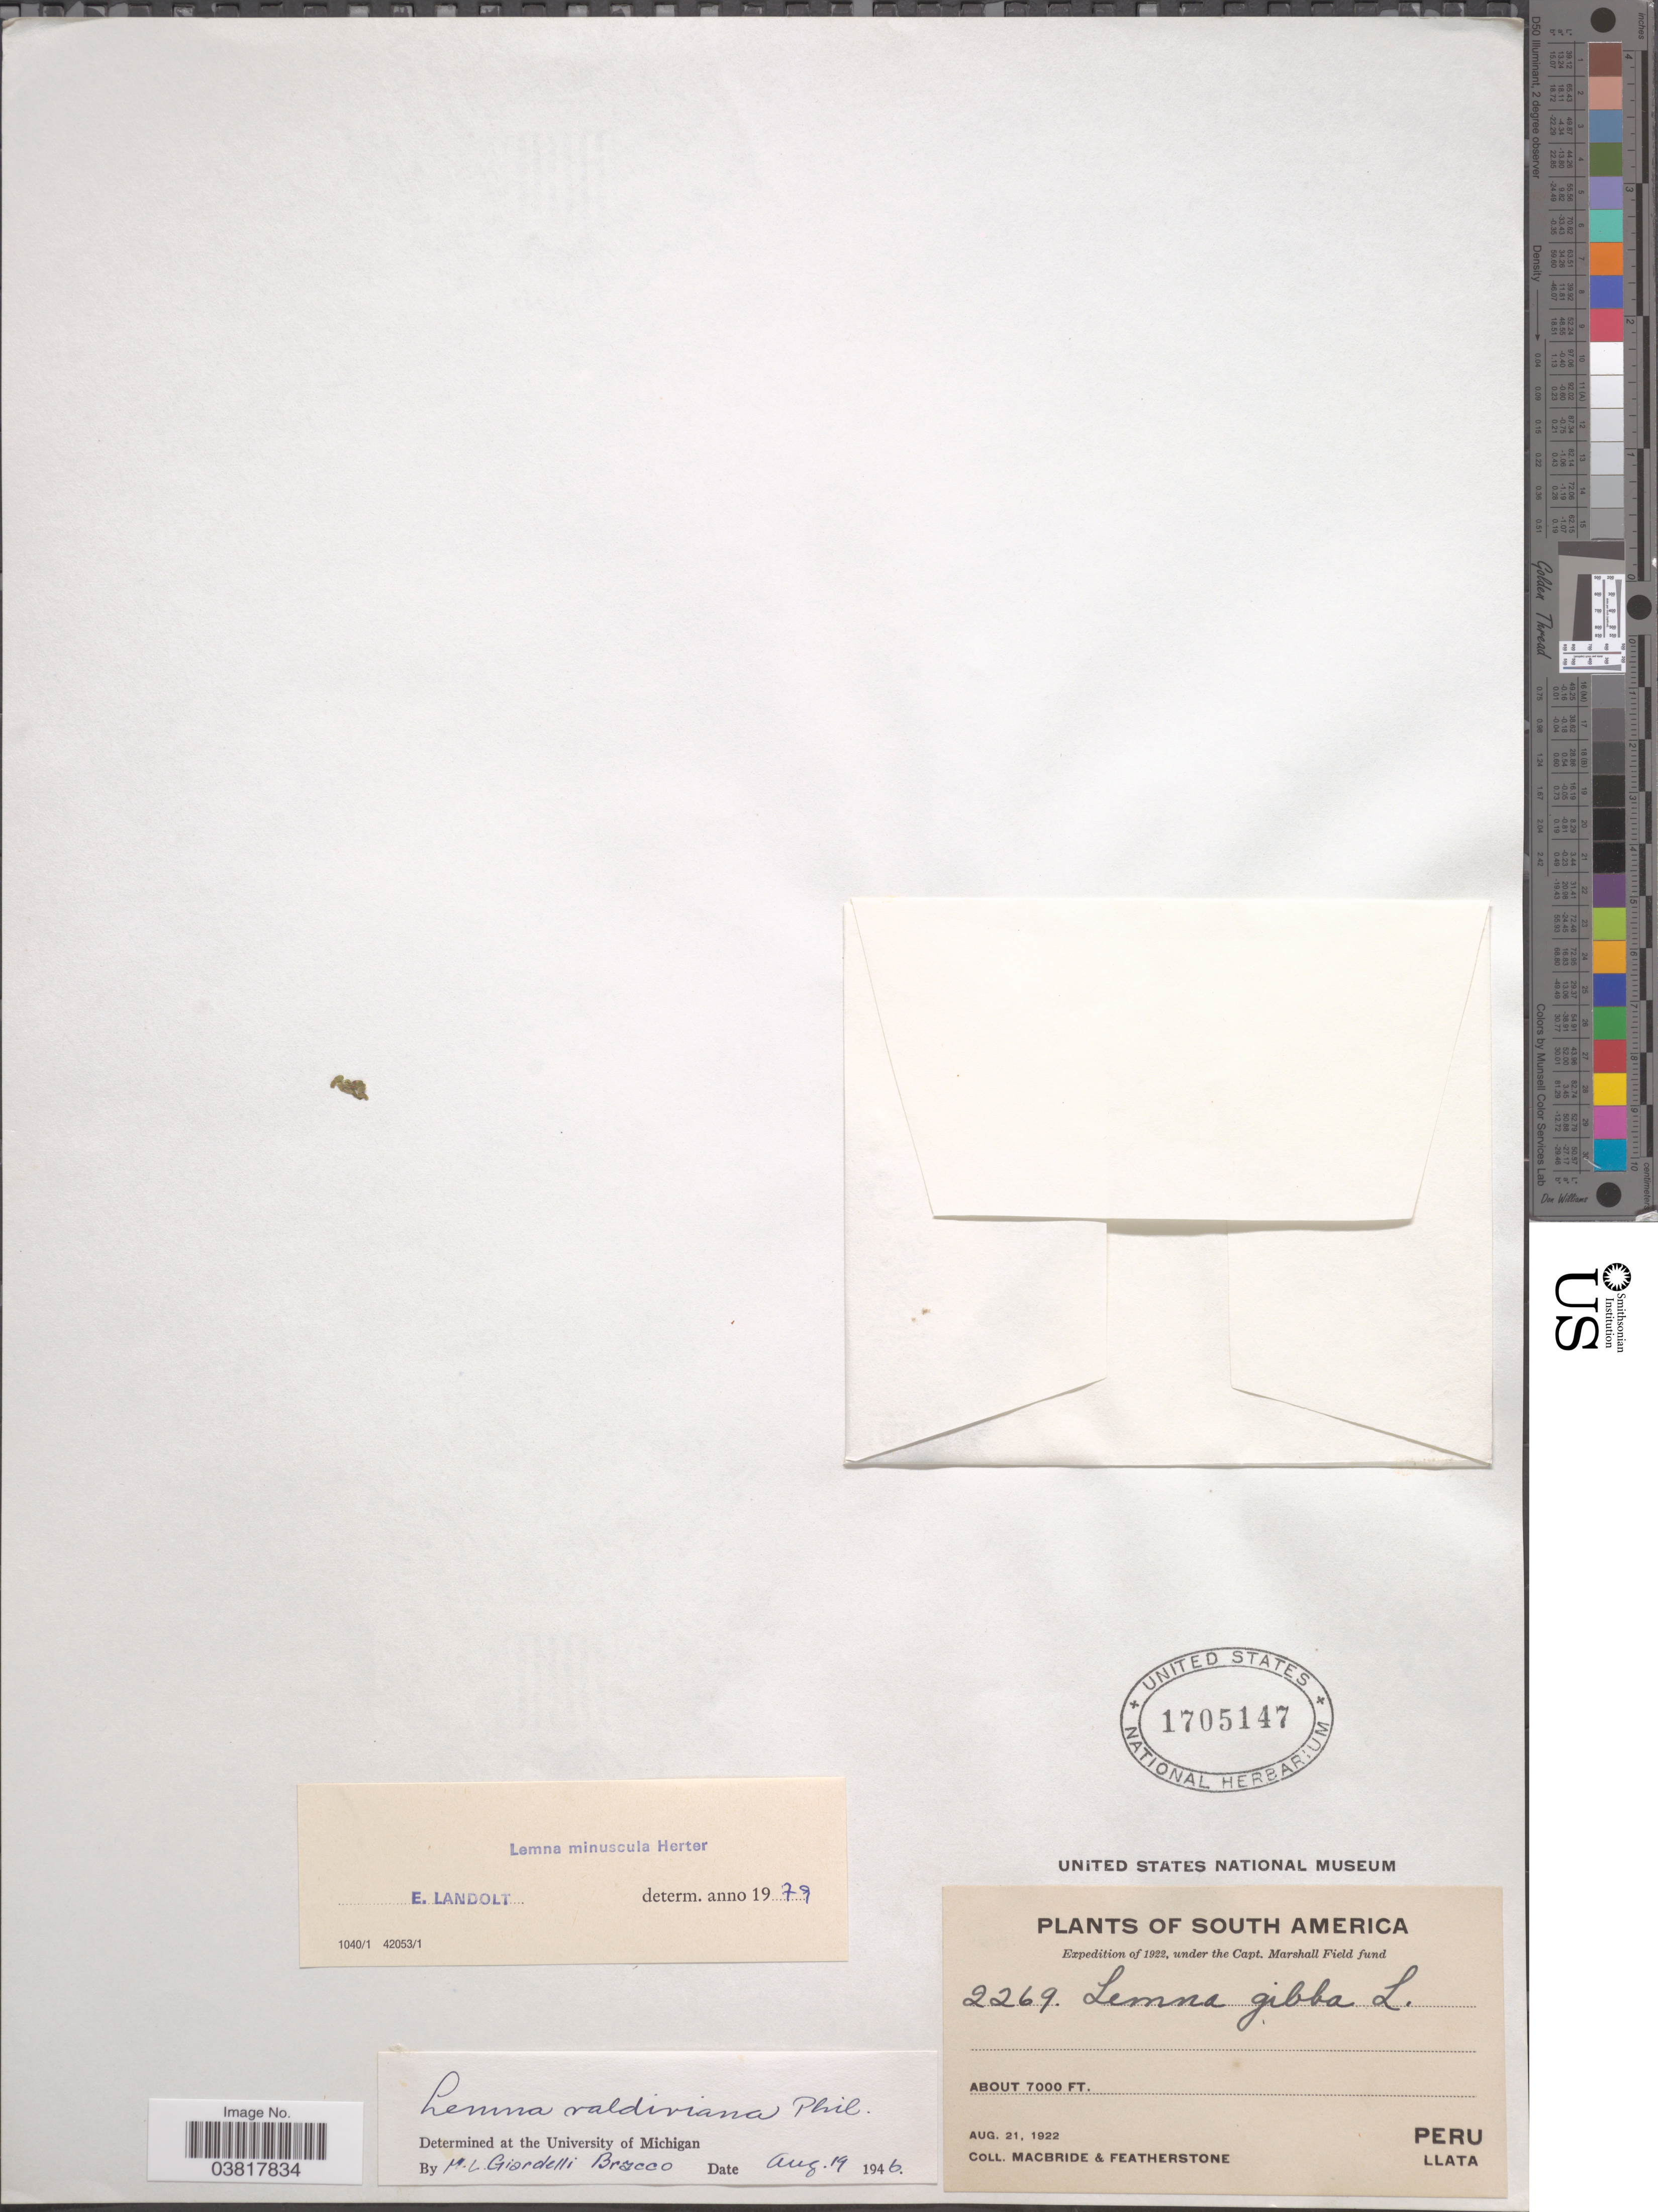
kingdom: Plantae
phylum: Tracheophyta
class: Liliopsida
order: Alismatales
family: Araceae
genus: Lemna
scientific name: Lemna minuscula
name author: Herter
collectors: Macbride, -- & -. Featherstone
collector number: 2269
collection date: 1922-08-21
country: Peru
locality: Llata.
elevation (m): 2134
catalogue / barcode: US 1705147